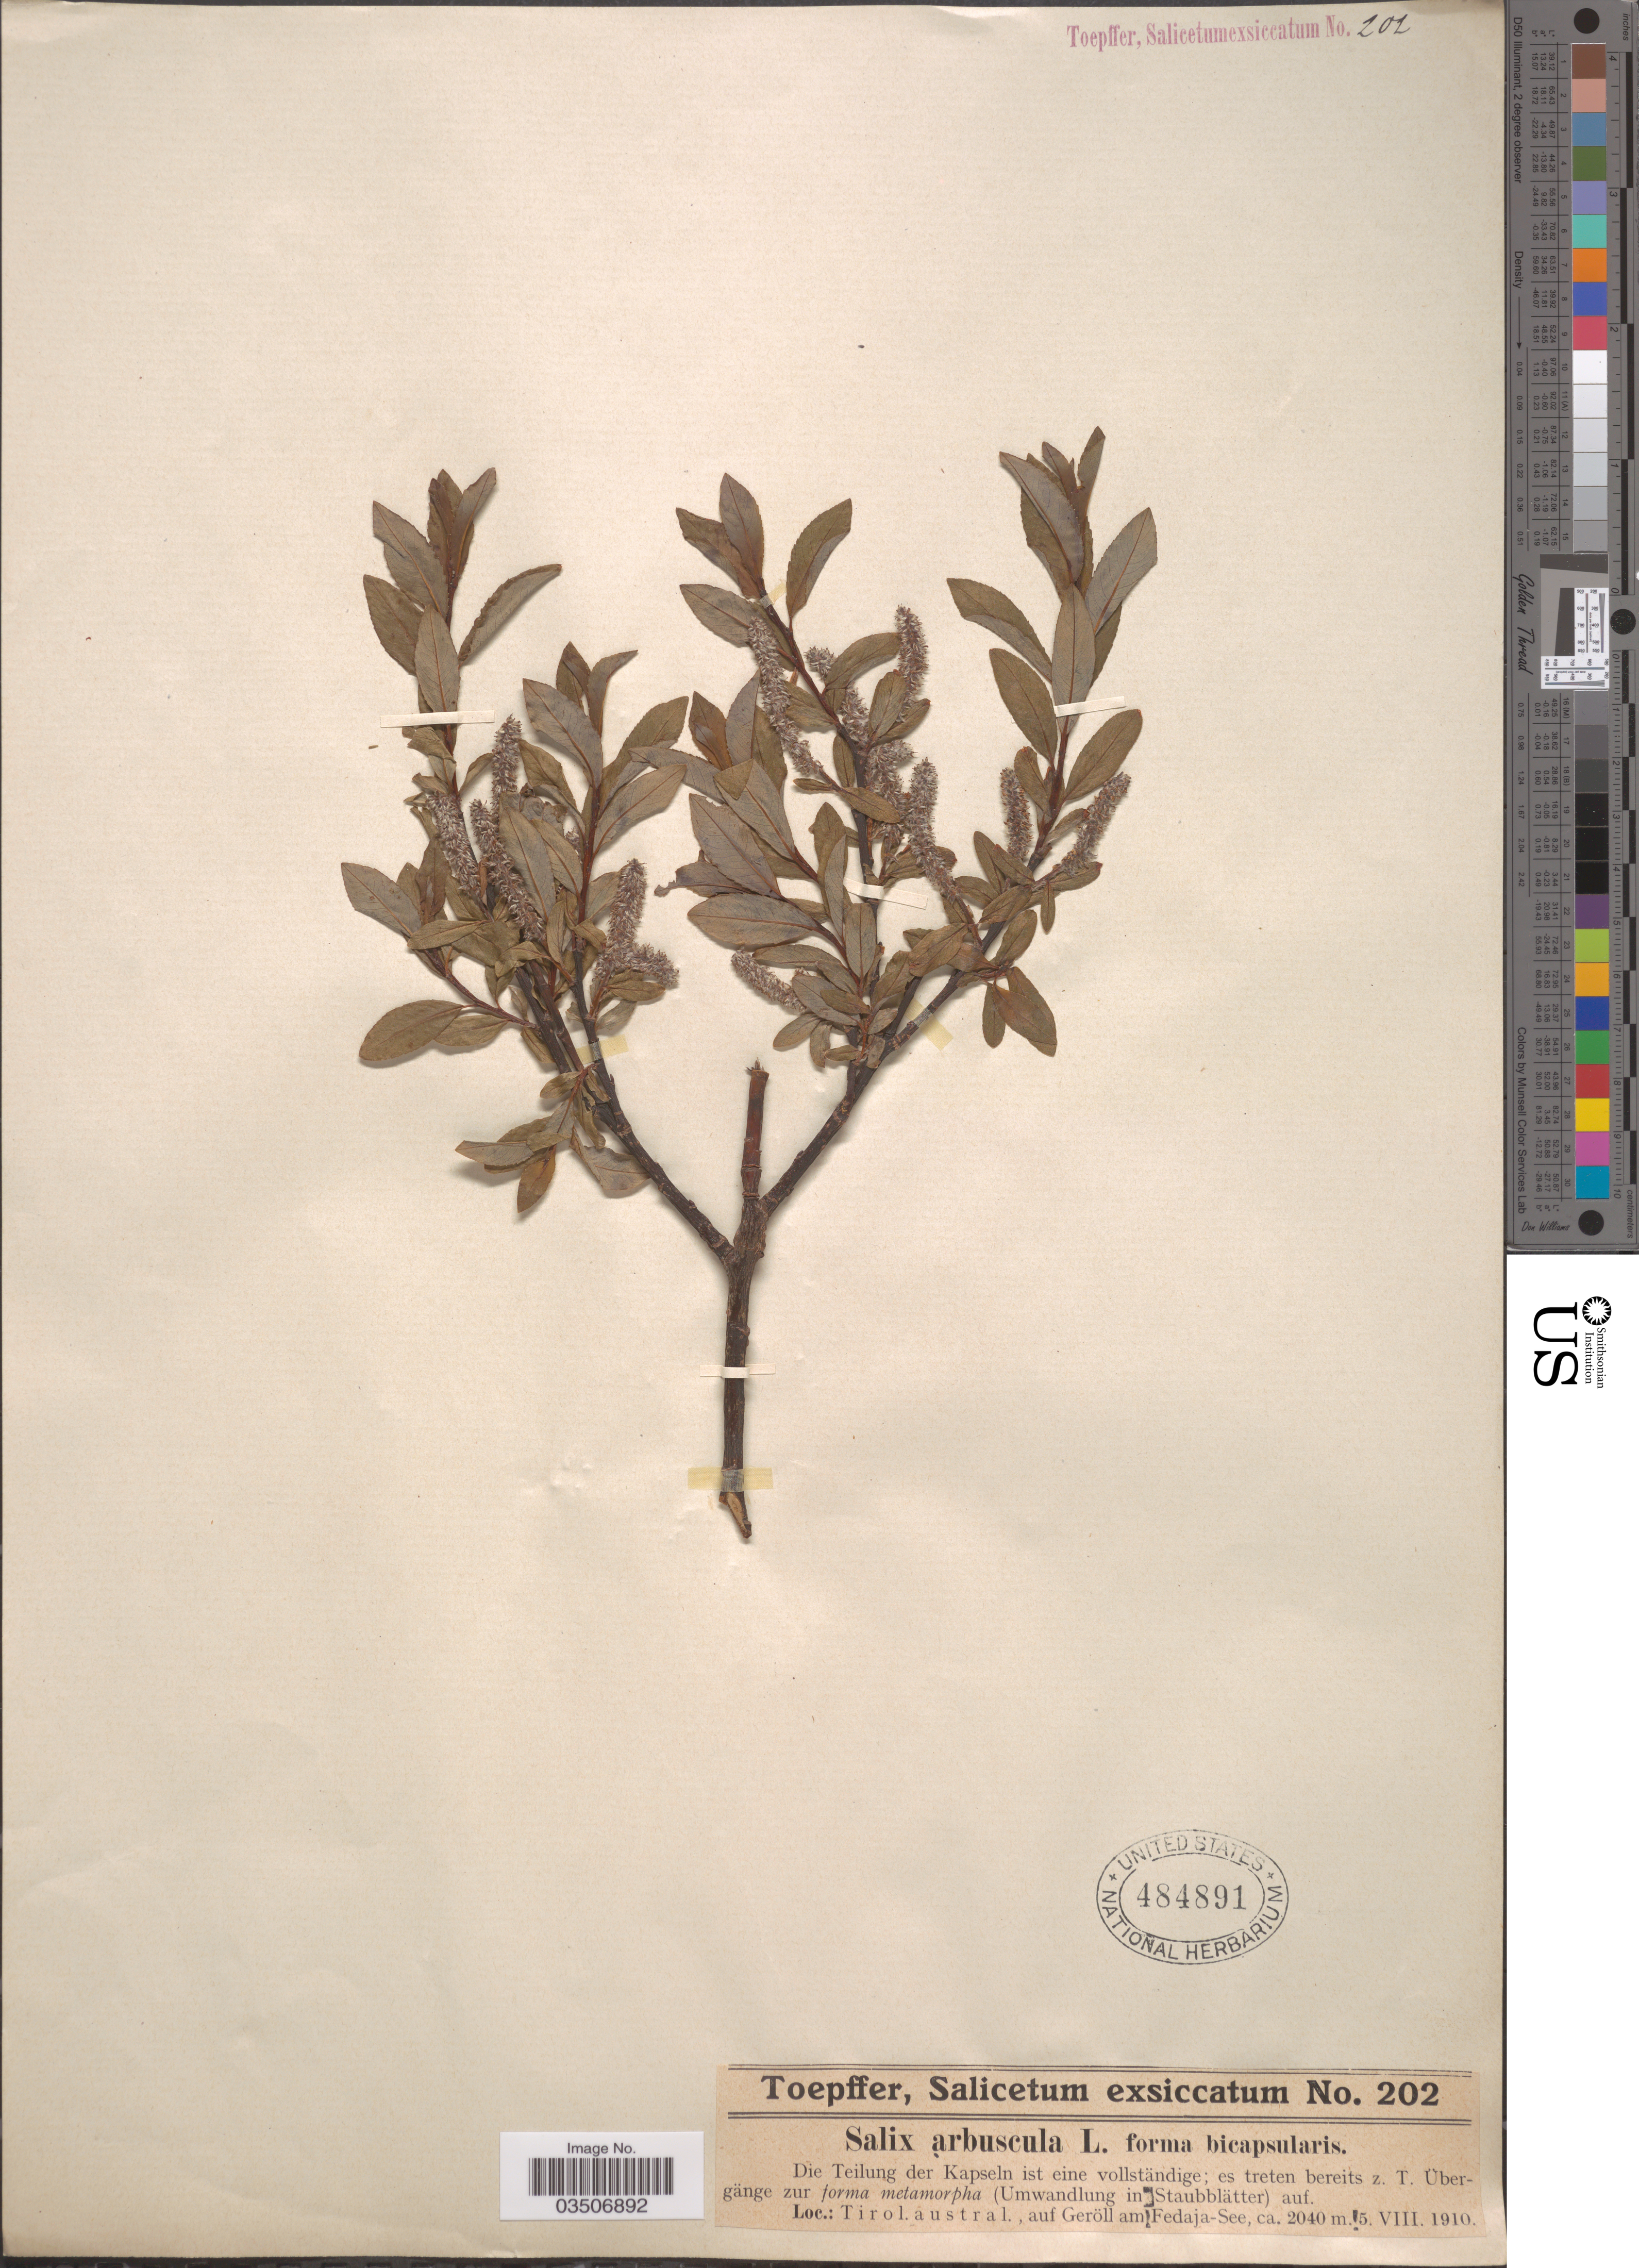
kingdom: Plantae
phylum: Tracheophyta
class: Magnoliopsida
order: Malpighiales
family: Salicaceae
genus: Salix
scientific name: Salix arbuscula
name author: L.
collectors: A. Toepffer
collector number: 202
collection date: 1910-08-05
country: Austria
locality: Tirol. austral., auf Geröll am Fedaja-See.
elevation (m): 2040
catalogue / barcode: US 484891